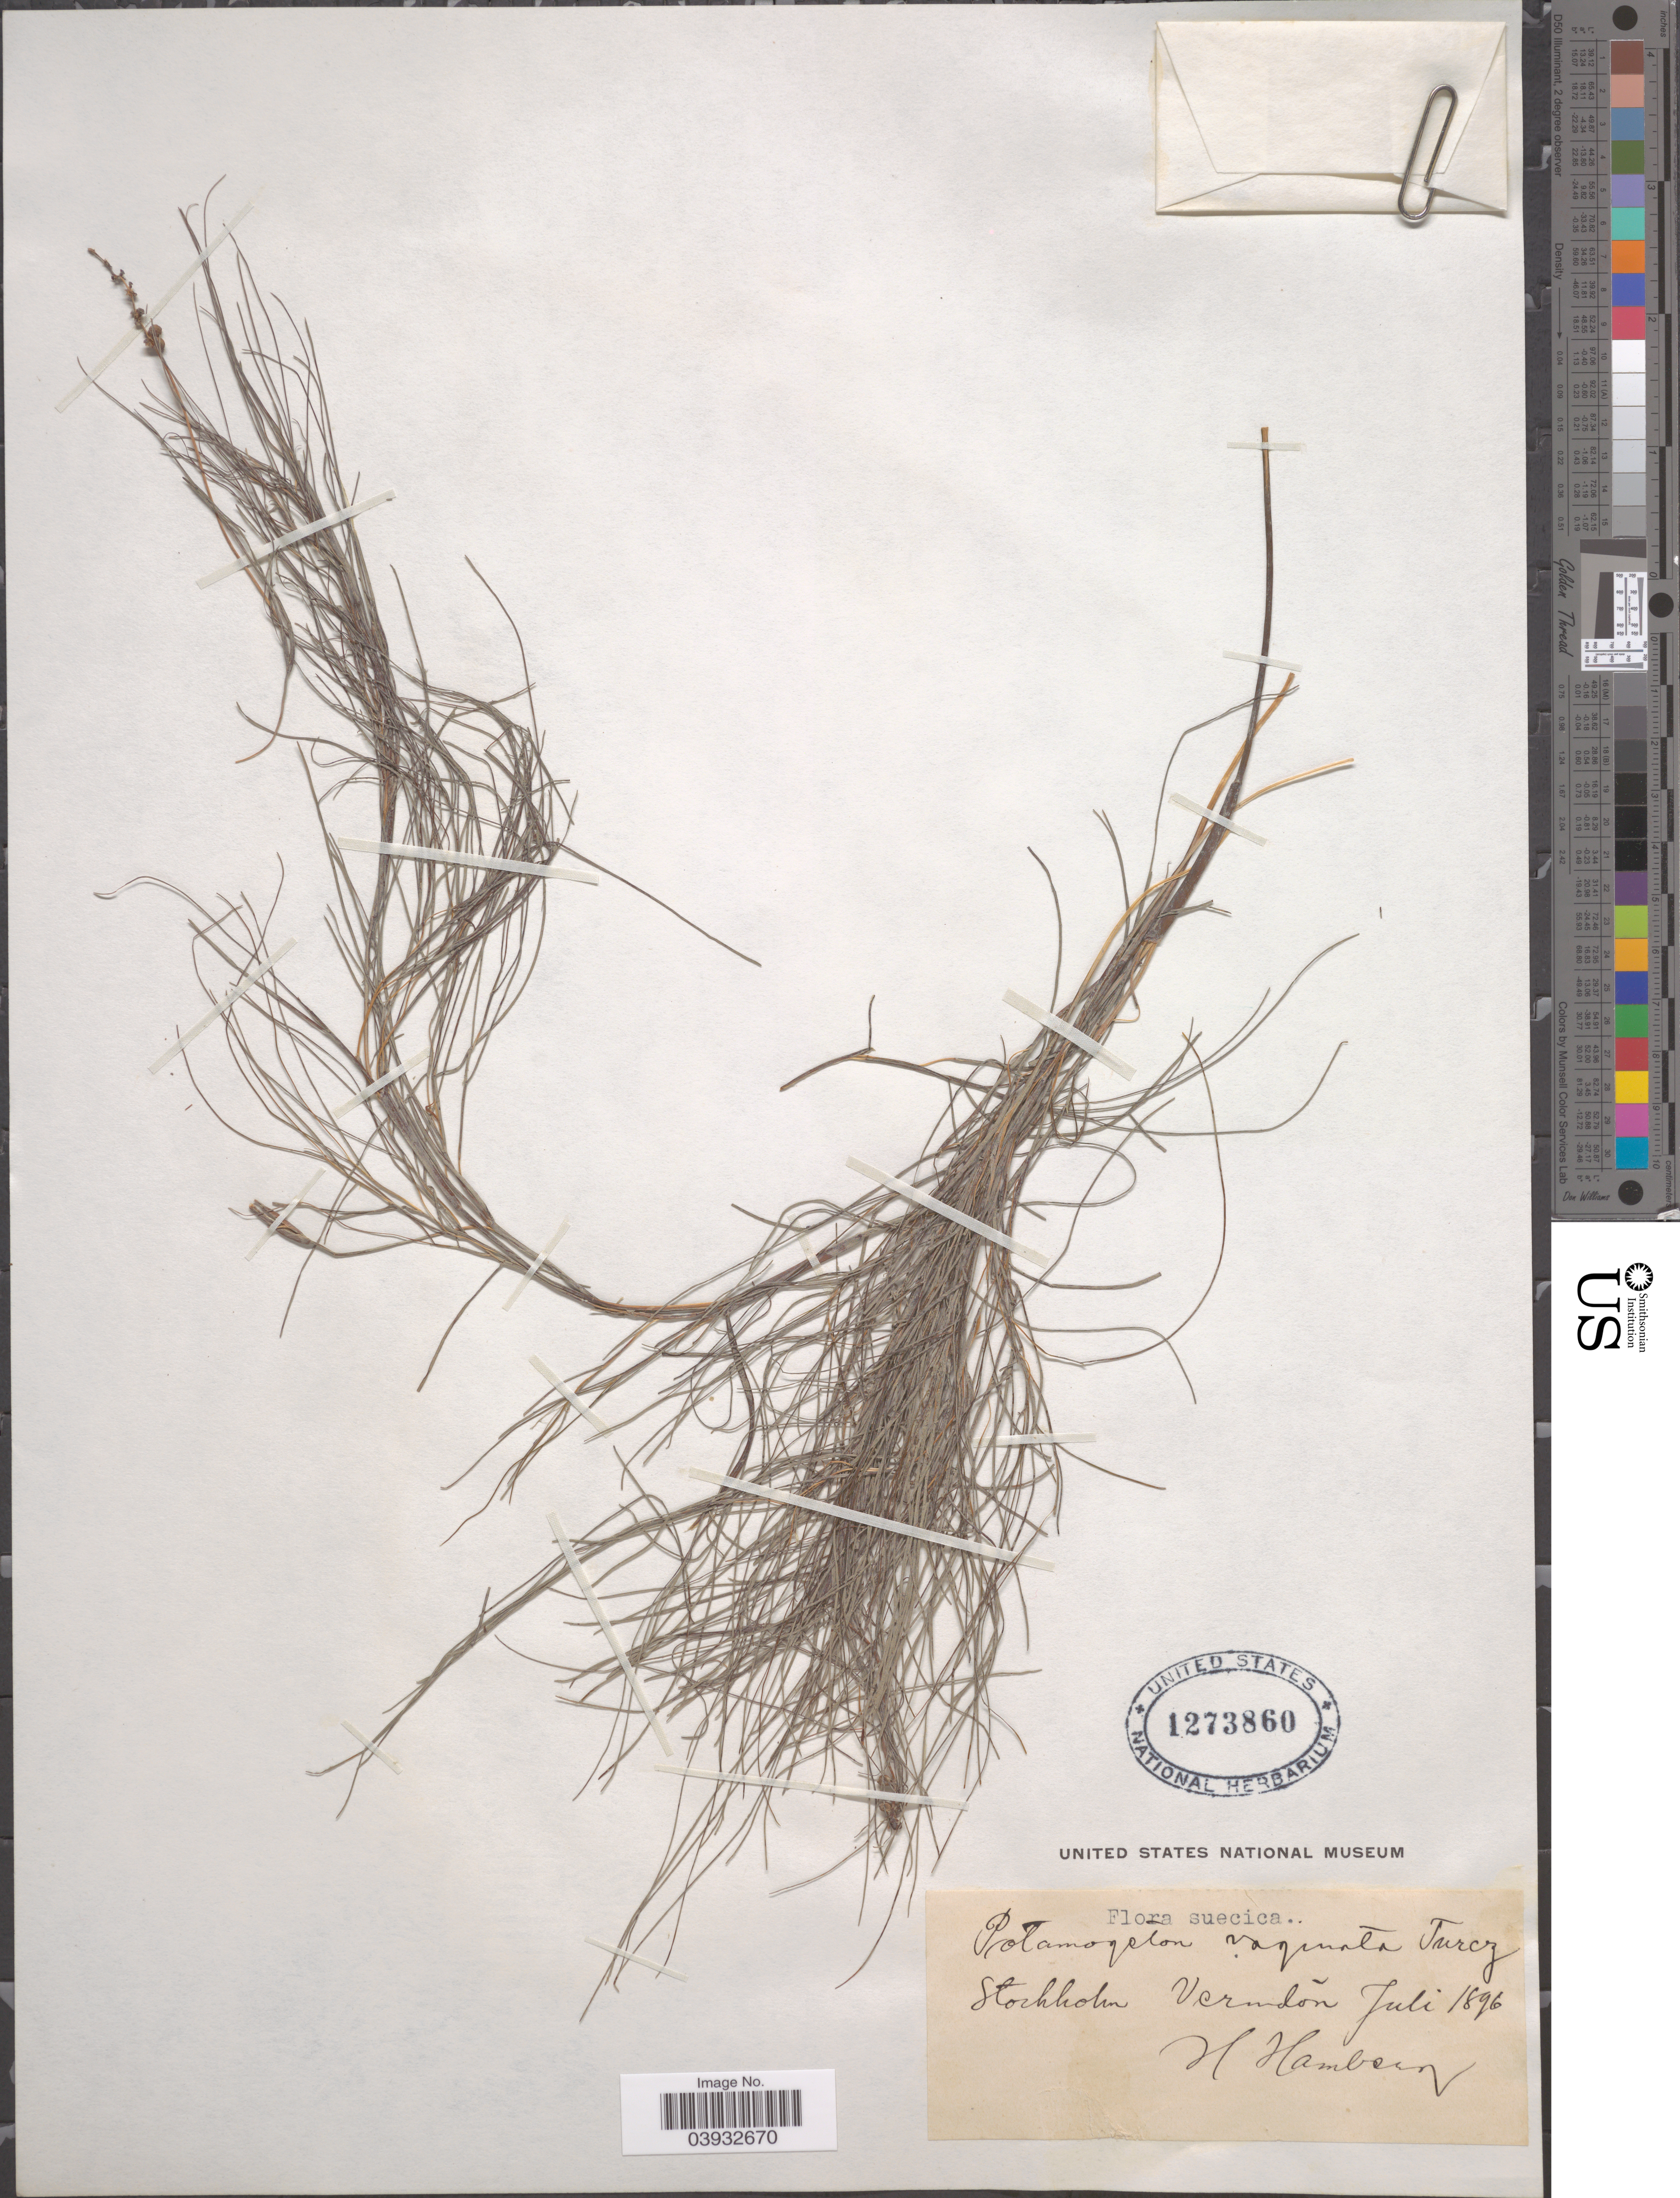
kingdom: Plantae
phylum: Tracheophyta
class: Liliopsida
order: Alismatales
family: Potamogetonaceae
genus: Potamogeton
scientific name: Potamogeton vaginatus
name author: Turcz.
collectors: H. Hamberg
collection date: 1896-07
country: Sweden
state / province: Stockholm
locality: Suecica. Stockholm Vermdðn.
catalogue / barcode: US 1273860